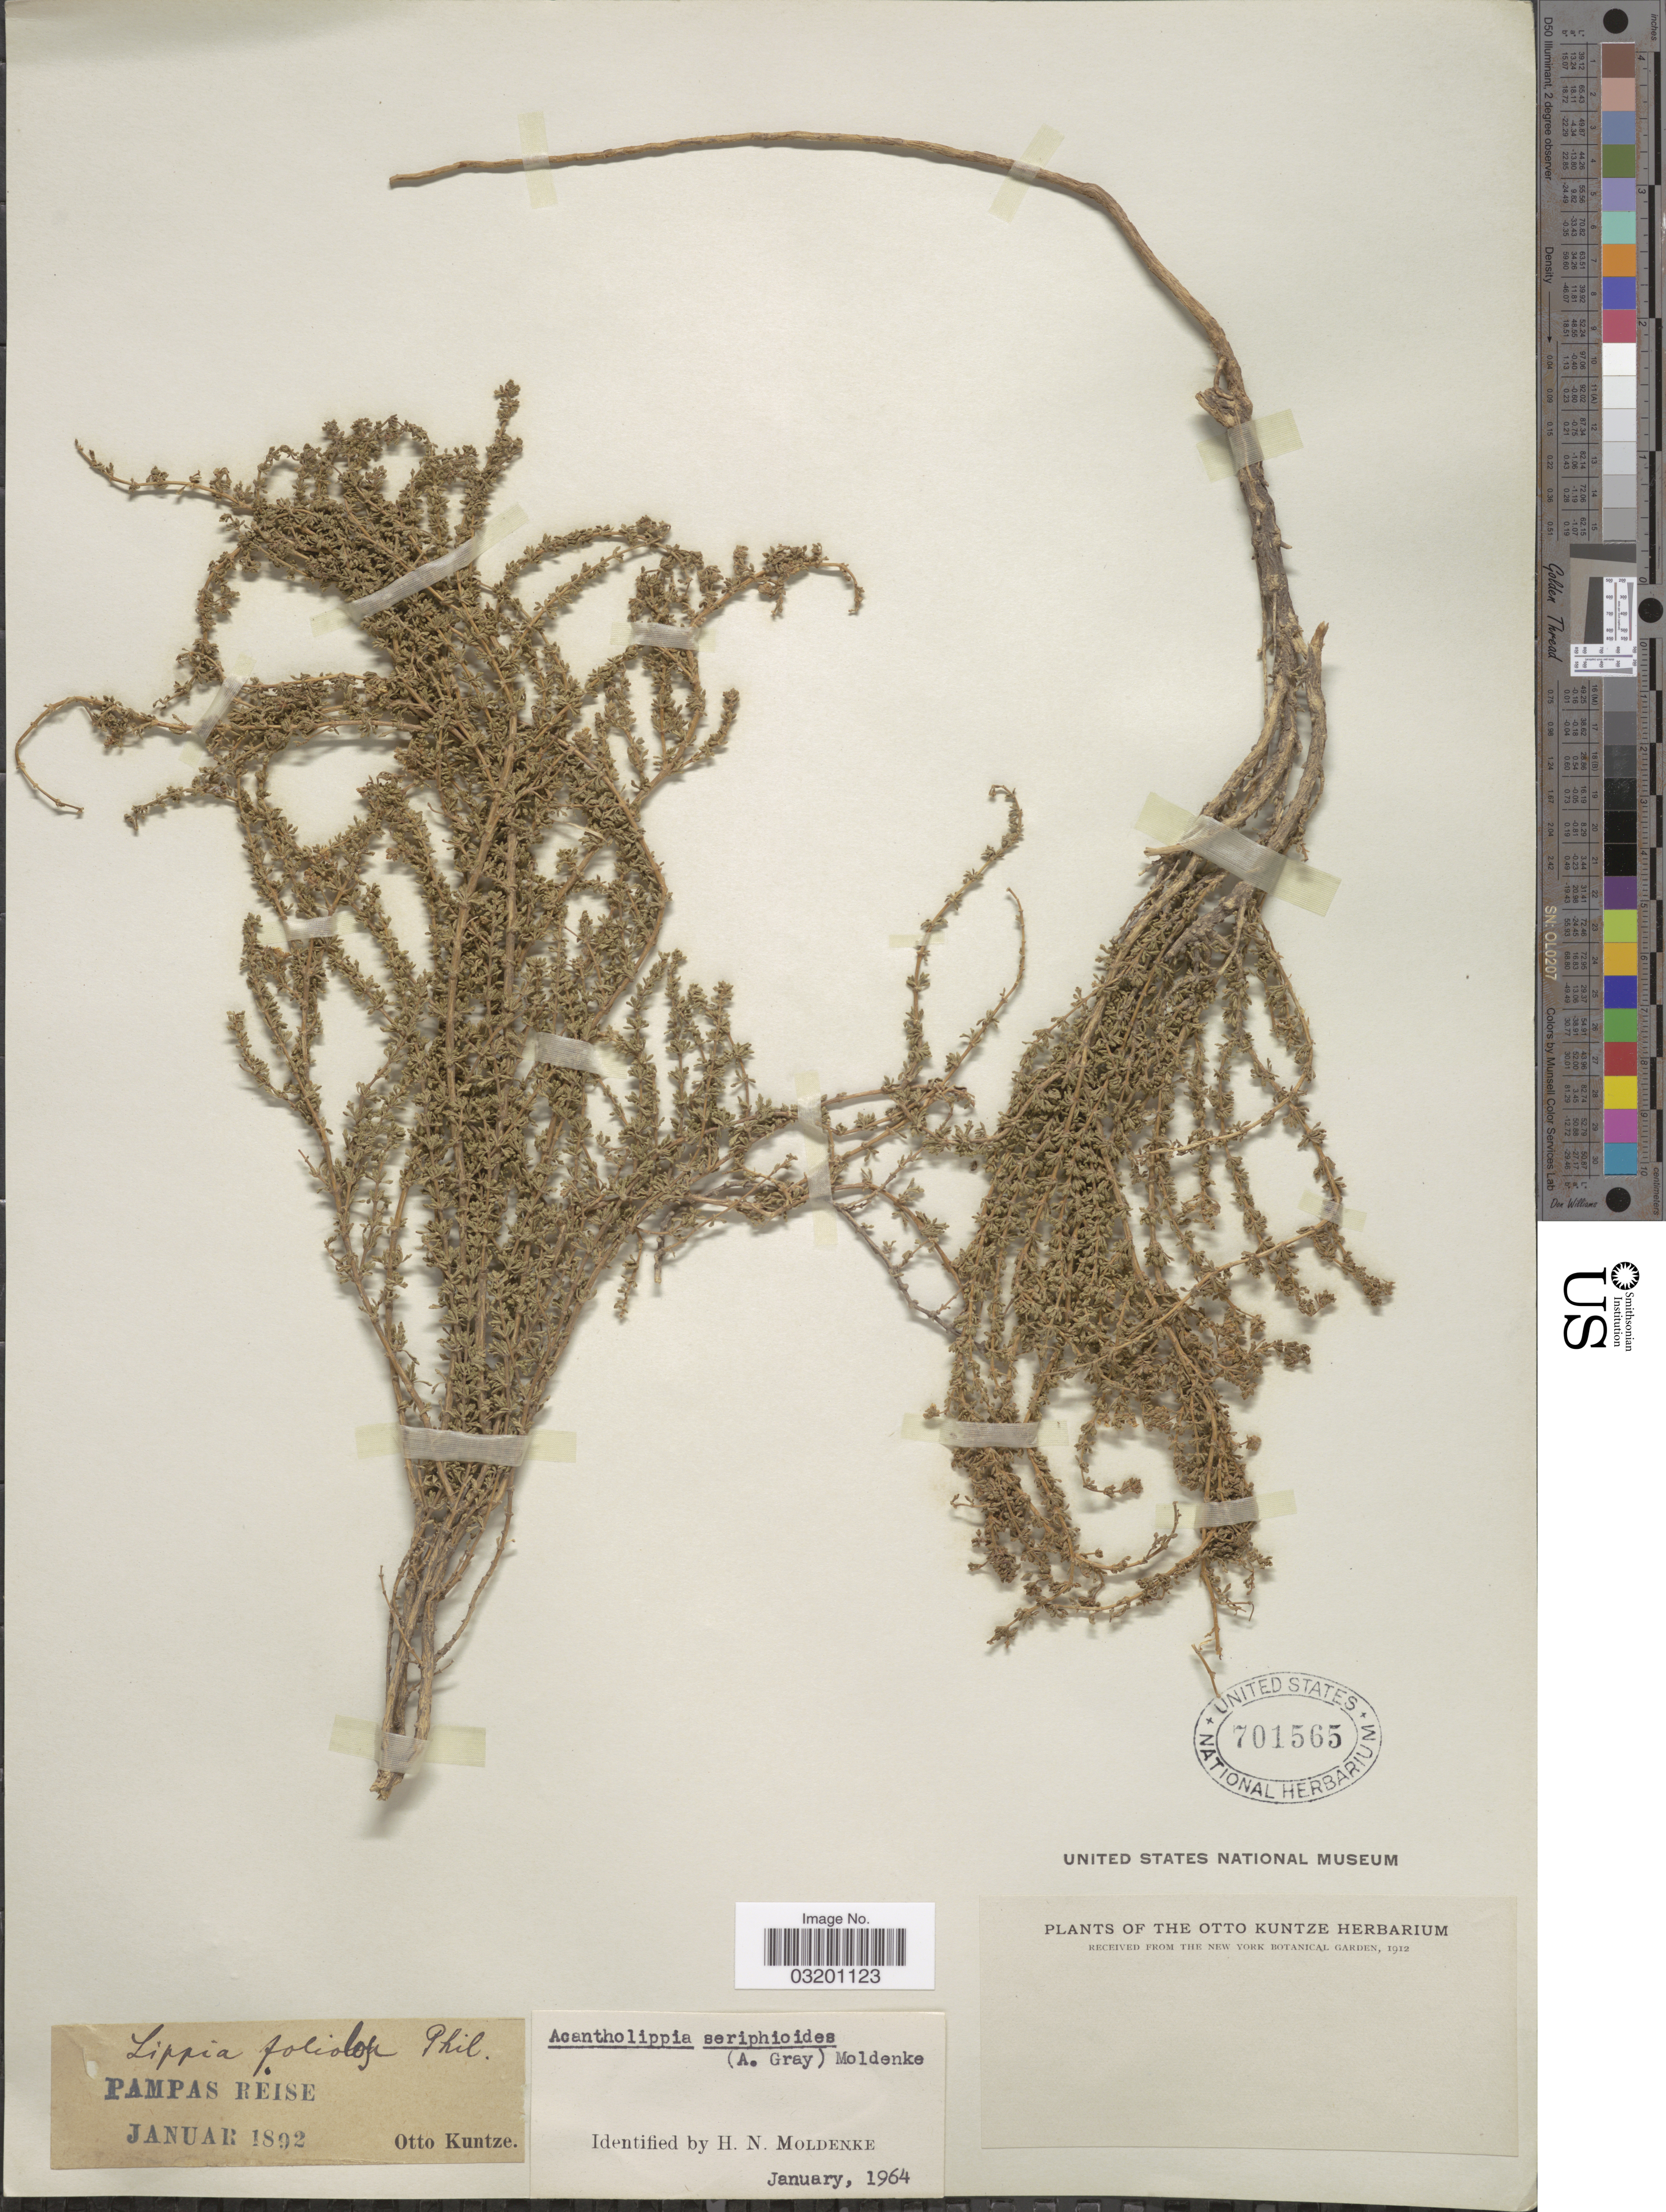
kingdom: Plantae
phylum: Tracheophyta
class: Magnoliopsida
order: Lamiales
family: Verbenaceae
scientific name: Acantholippa seriphioides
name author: (A. Gray) Moldenke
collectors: C.E.O. Kuntze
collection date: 1892-01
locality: Pampas Reise.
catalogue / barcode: US 701565